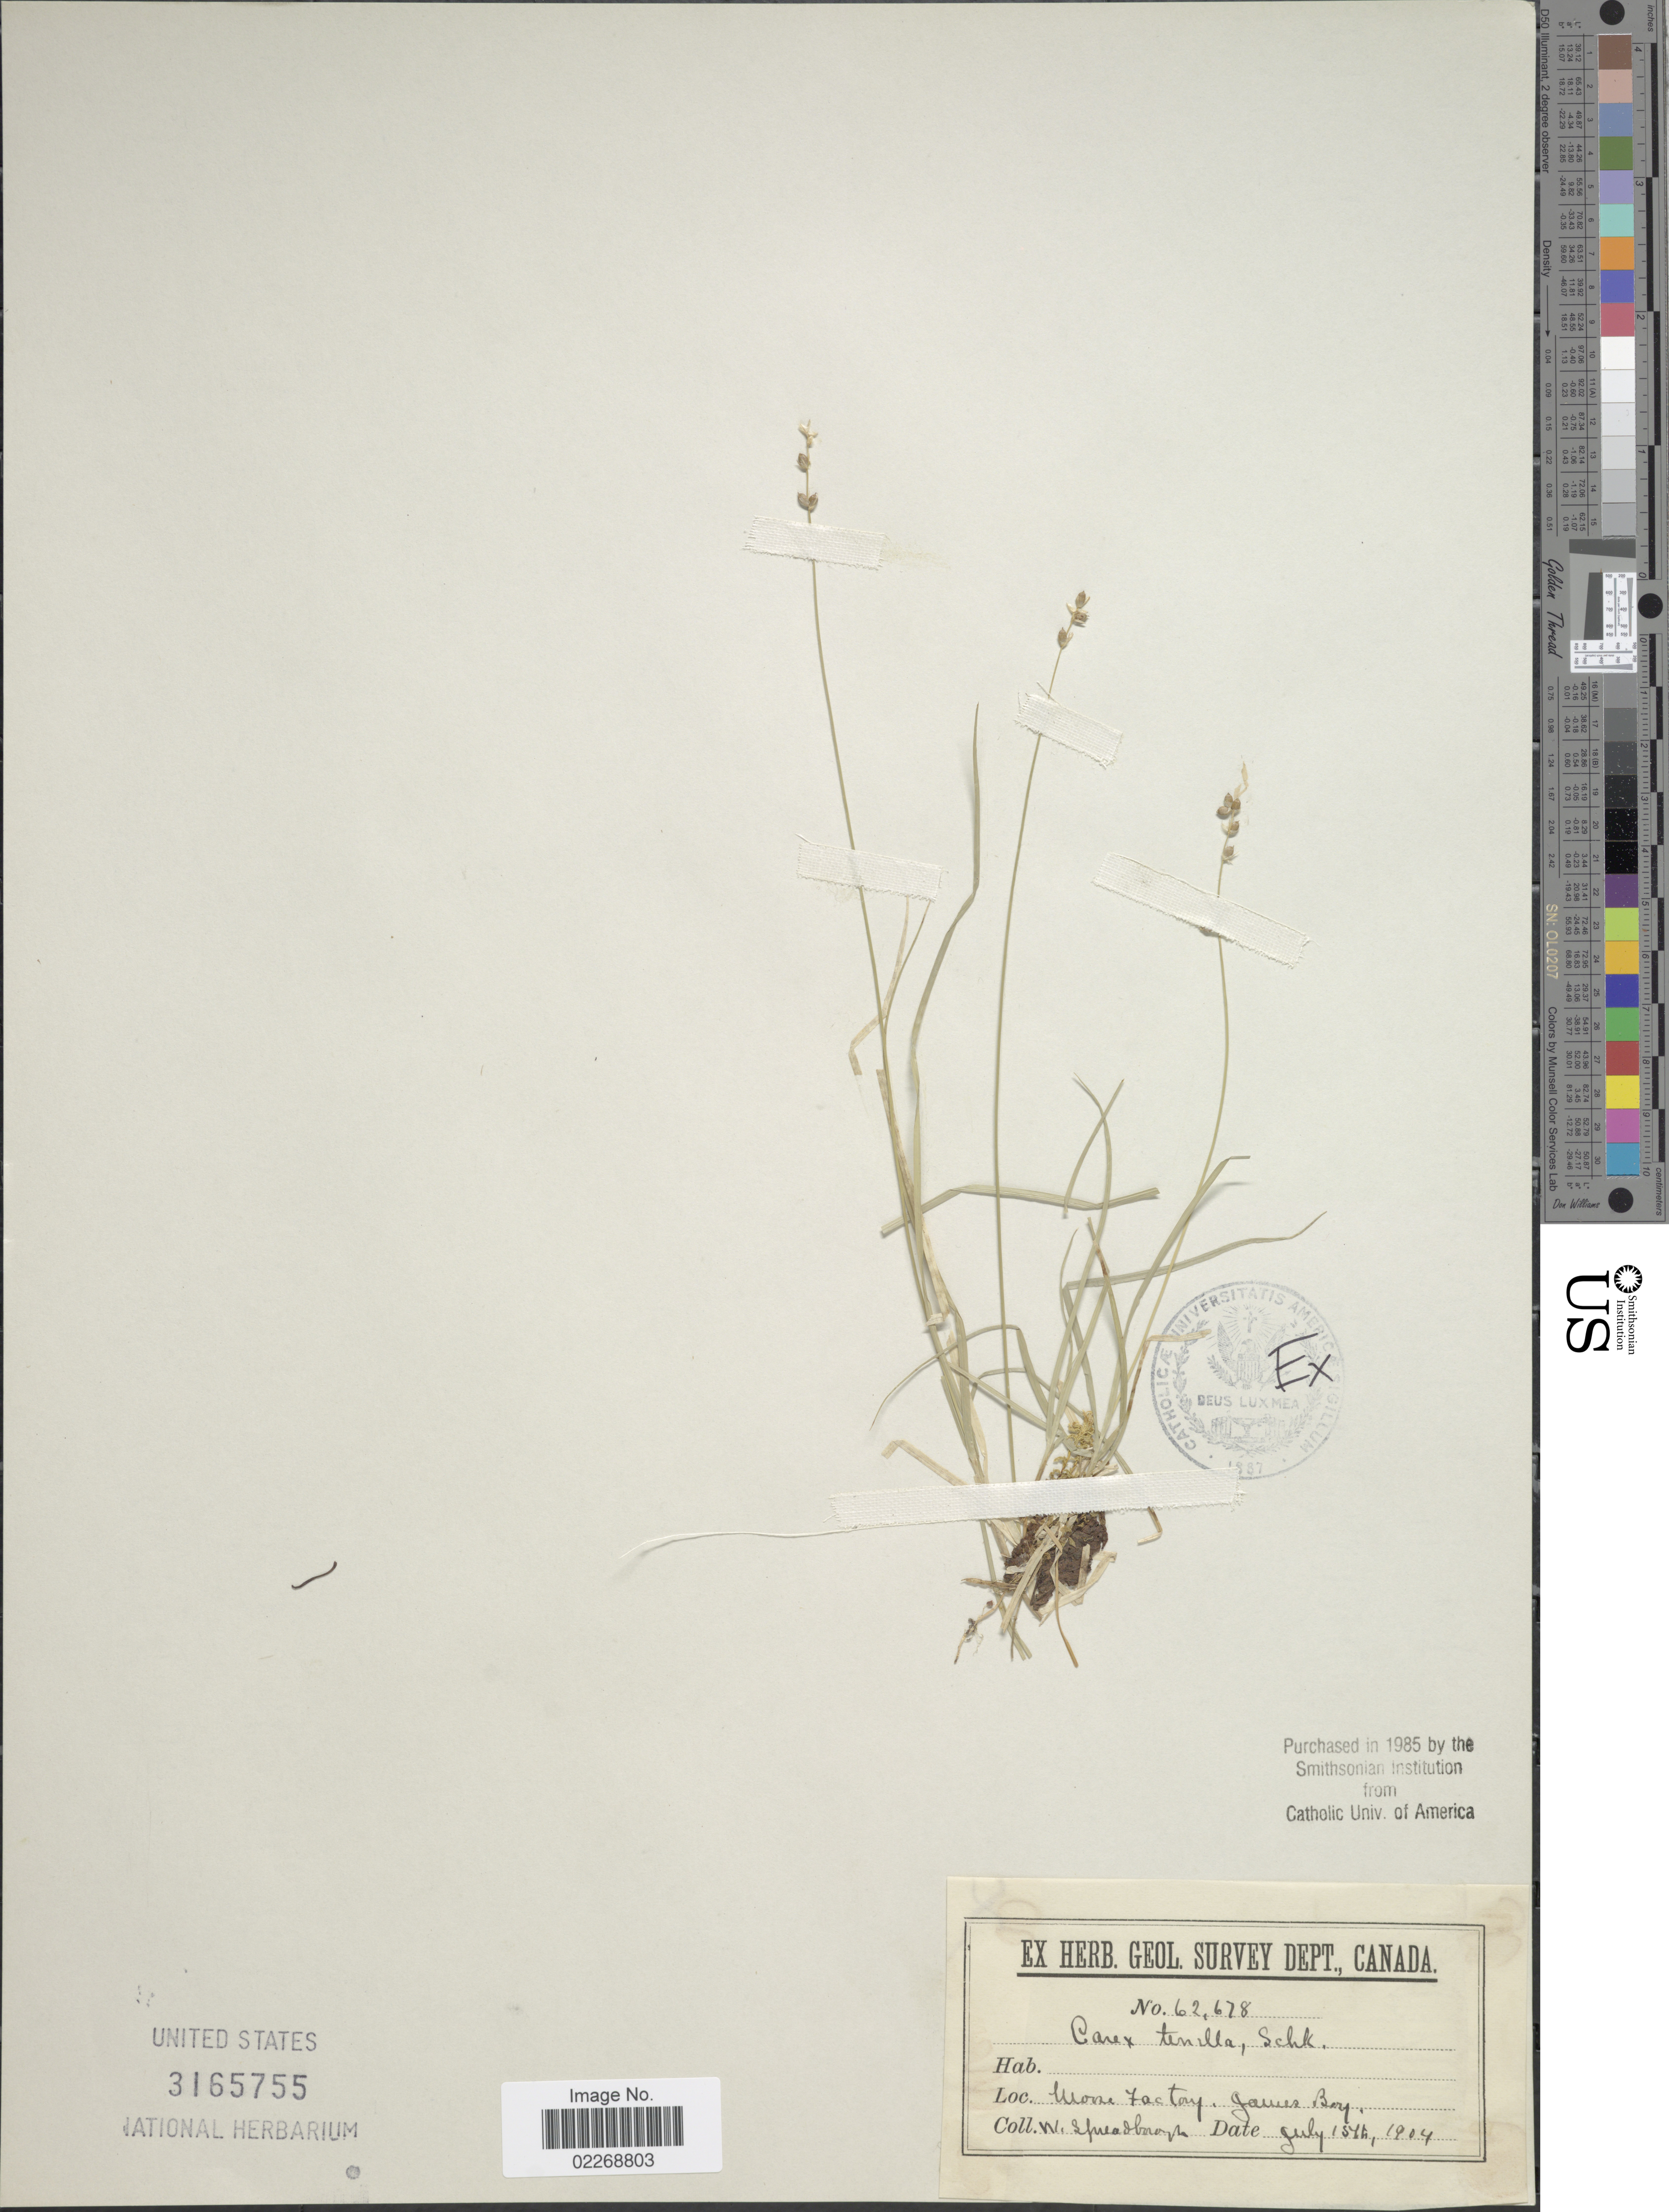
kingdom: Plantae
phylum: Tracheophyta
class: Liliopsida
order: Poales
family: Cyperaceae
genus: Carex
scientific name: Carex disperma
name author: Dewey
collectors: W. Spreadborough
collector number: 62678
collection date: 1904-07-15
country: Canada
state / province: Ontario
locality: Moose Factory, James Bay.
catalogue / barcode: US 3165755